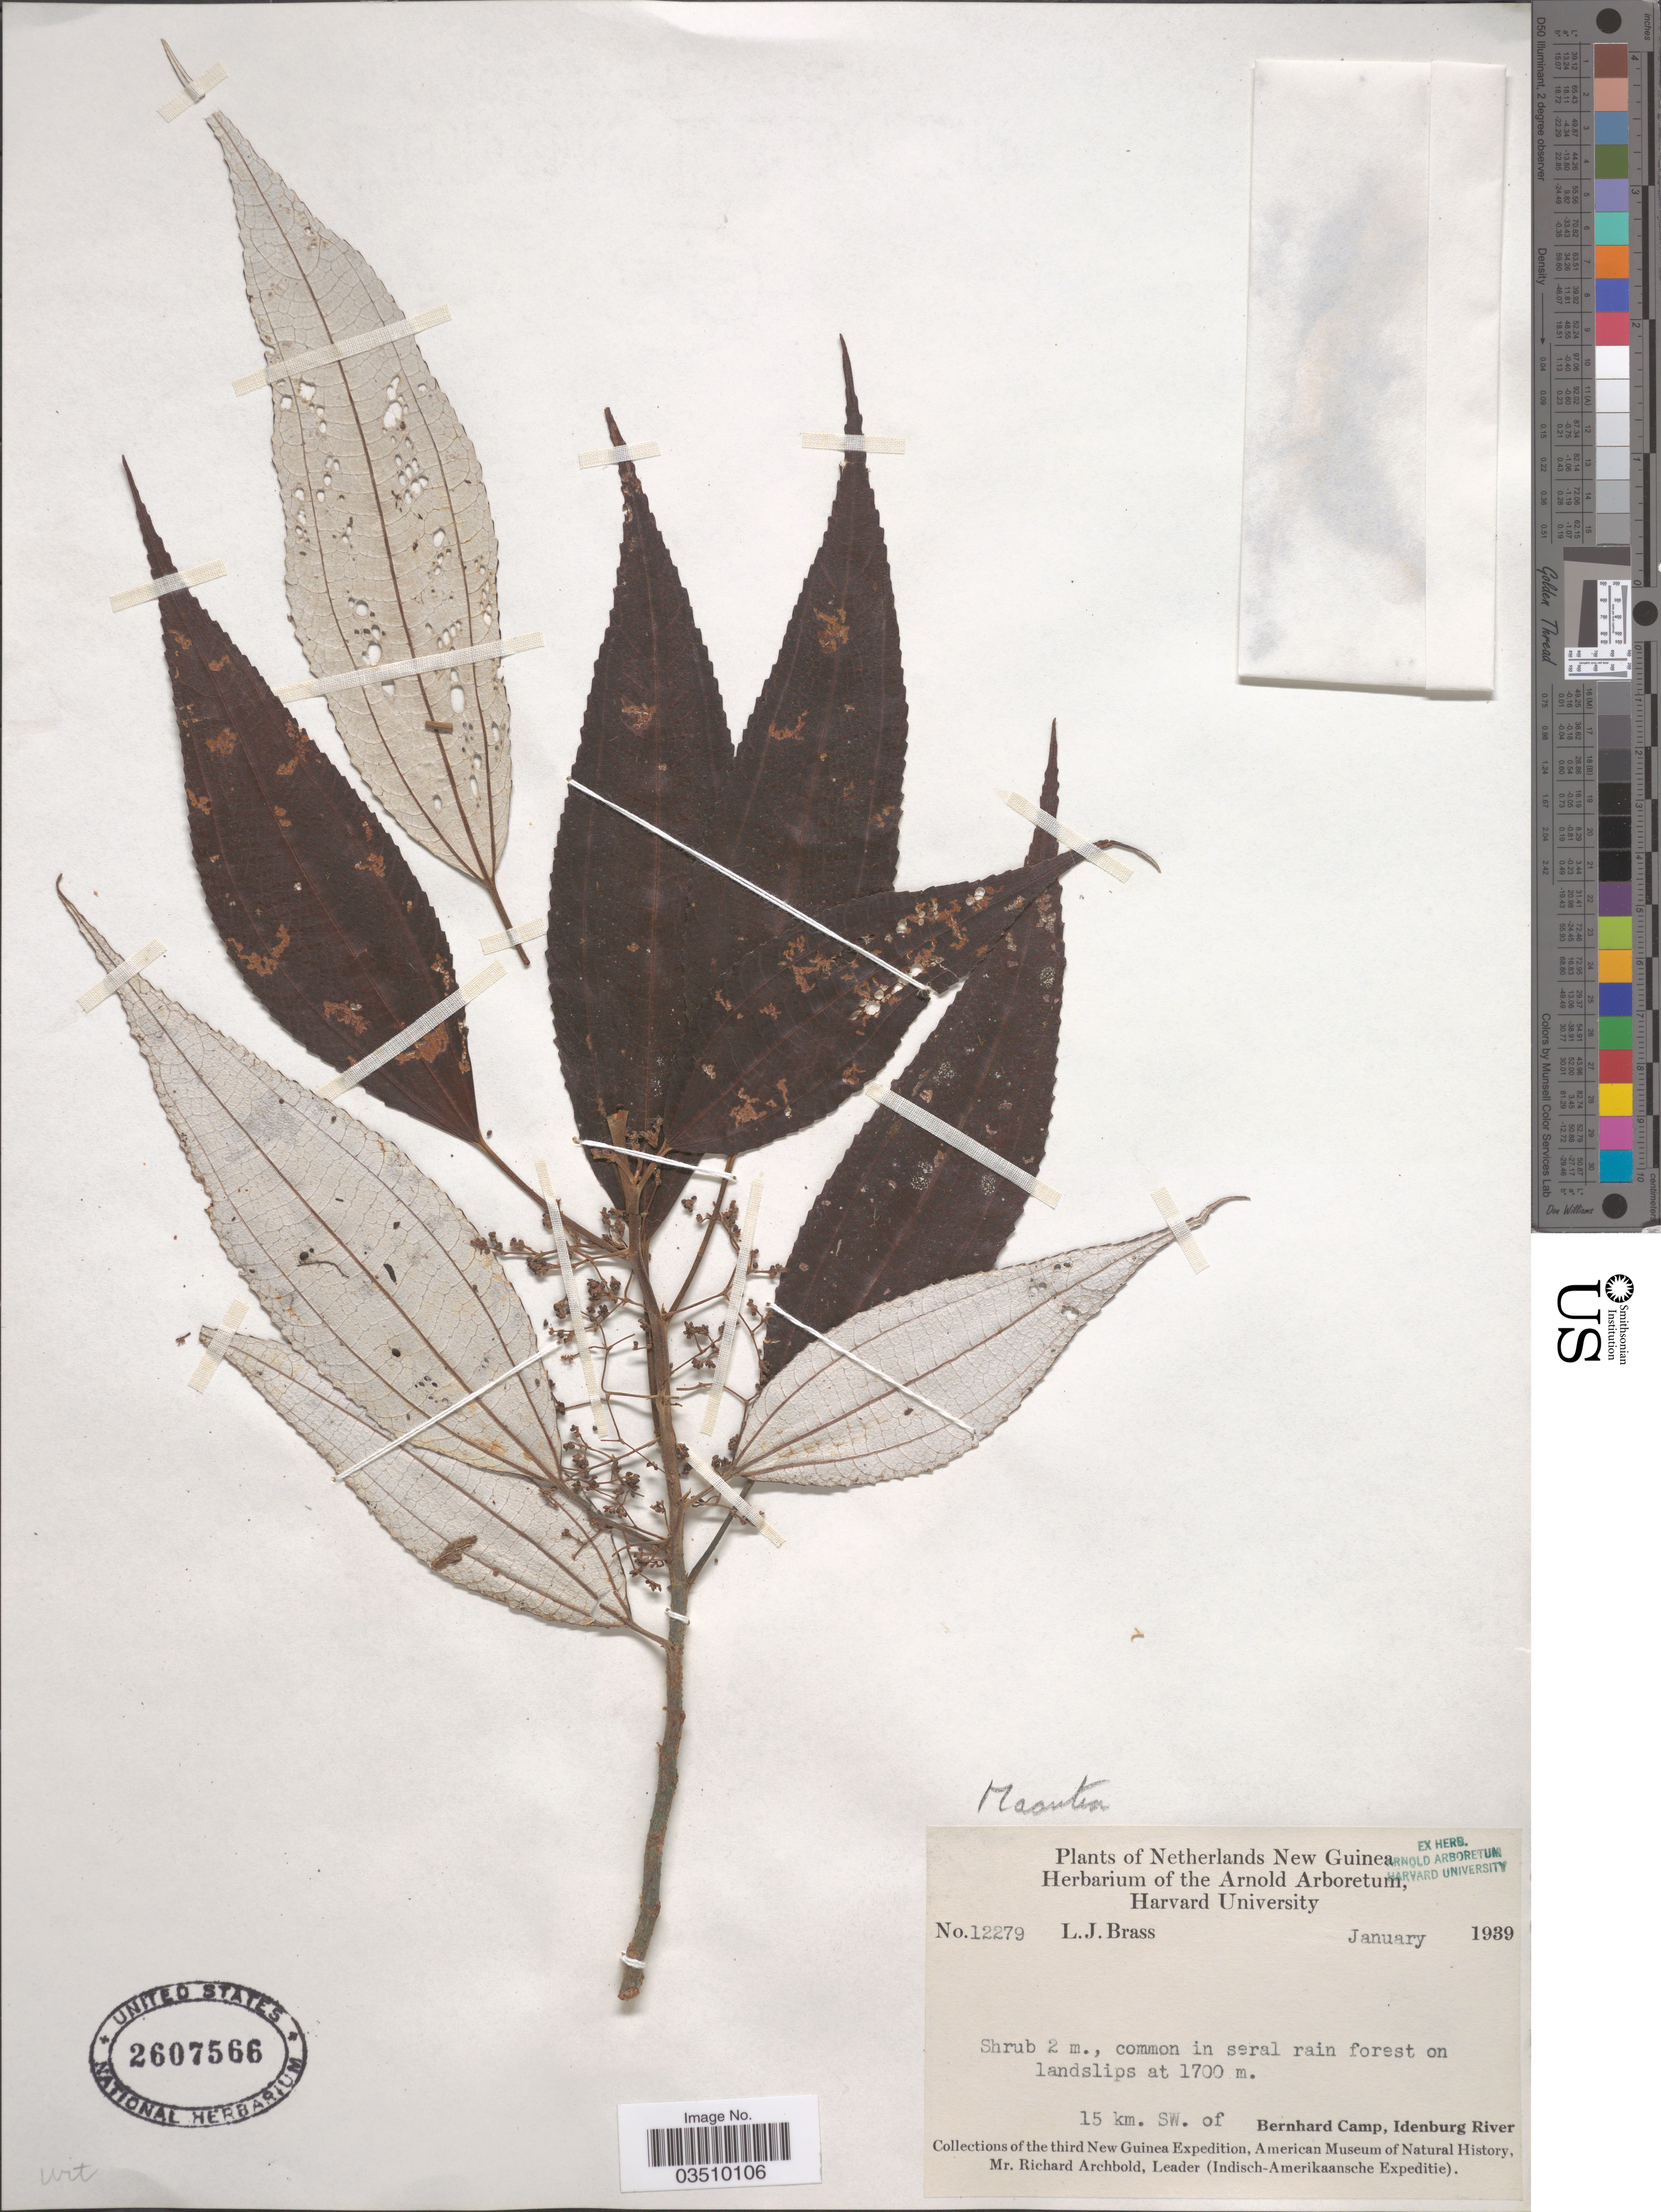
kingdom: Plantae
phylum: Tracheophyta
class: Magnoliopsida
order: Rosales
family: Urticaceae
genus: Maoutia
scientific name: Maoutia sp.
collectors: L. J. Brass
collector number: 12279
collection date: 1939-01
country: Indonesia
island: New Guinea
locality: Netherlands New Guinea. Common in seral rain forest on landslips. 15 km. SW. of Bernhard Camp, Idenburg River.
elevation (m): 1700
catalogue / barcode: US 2607566